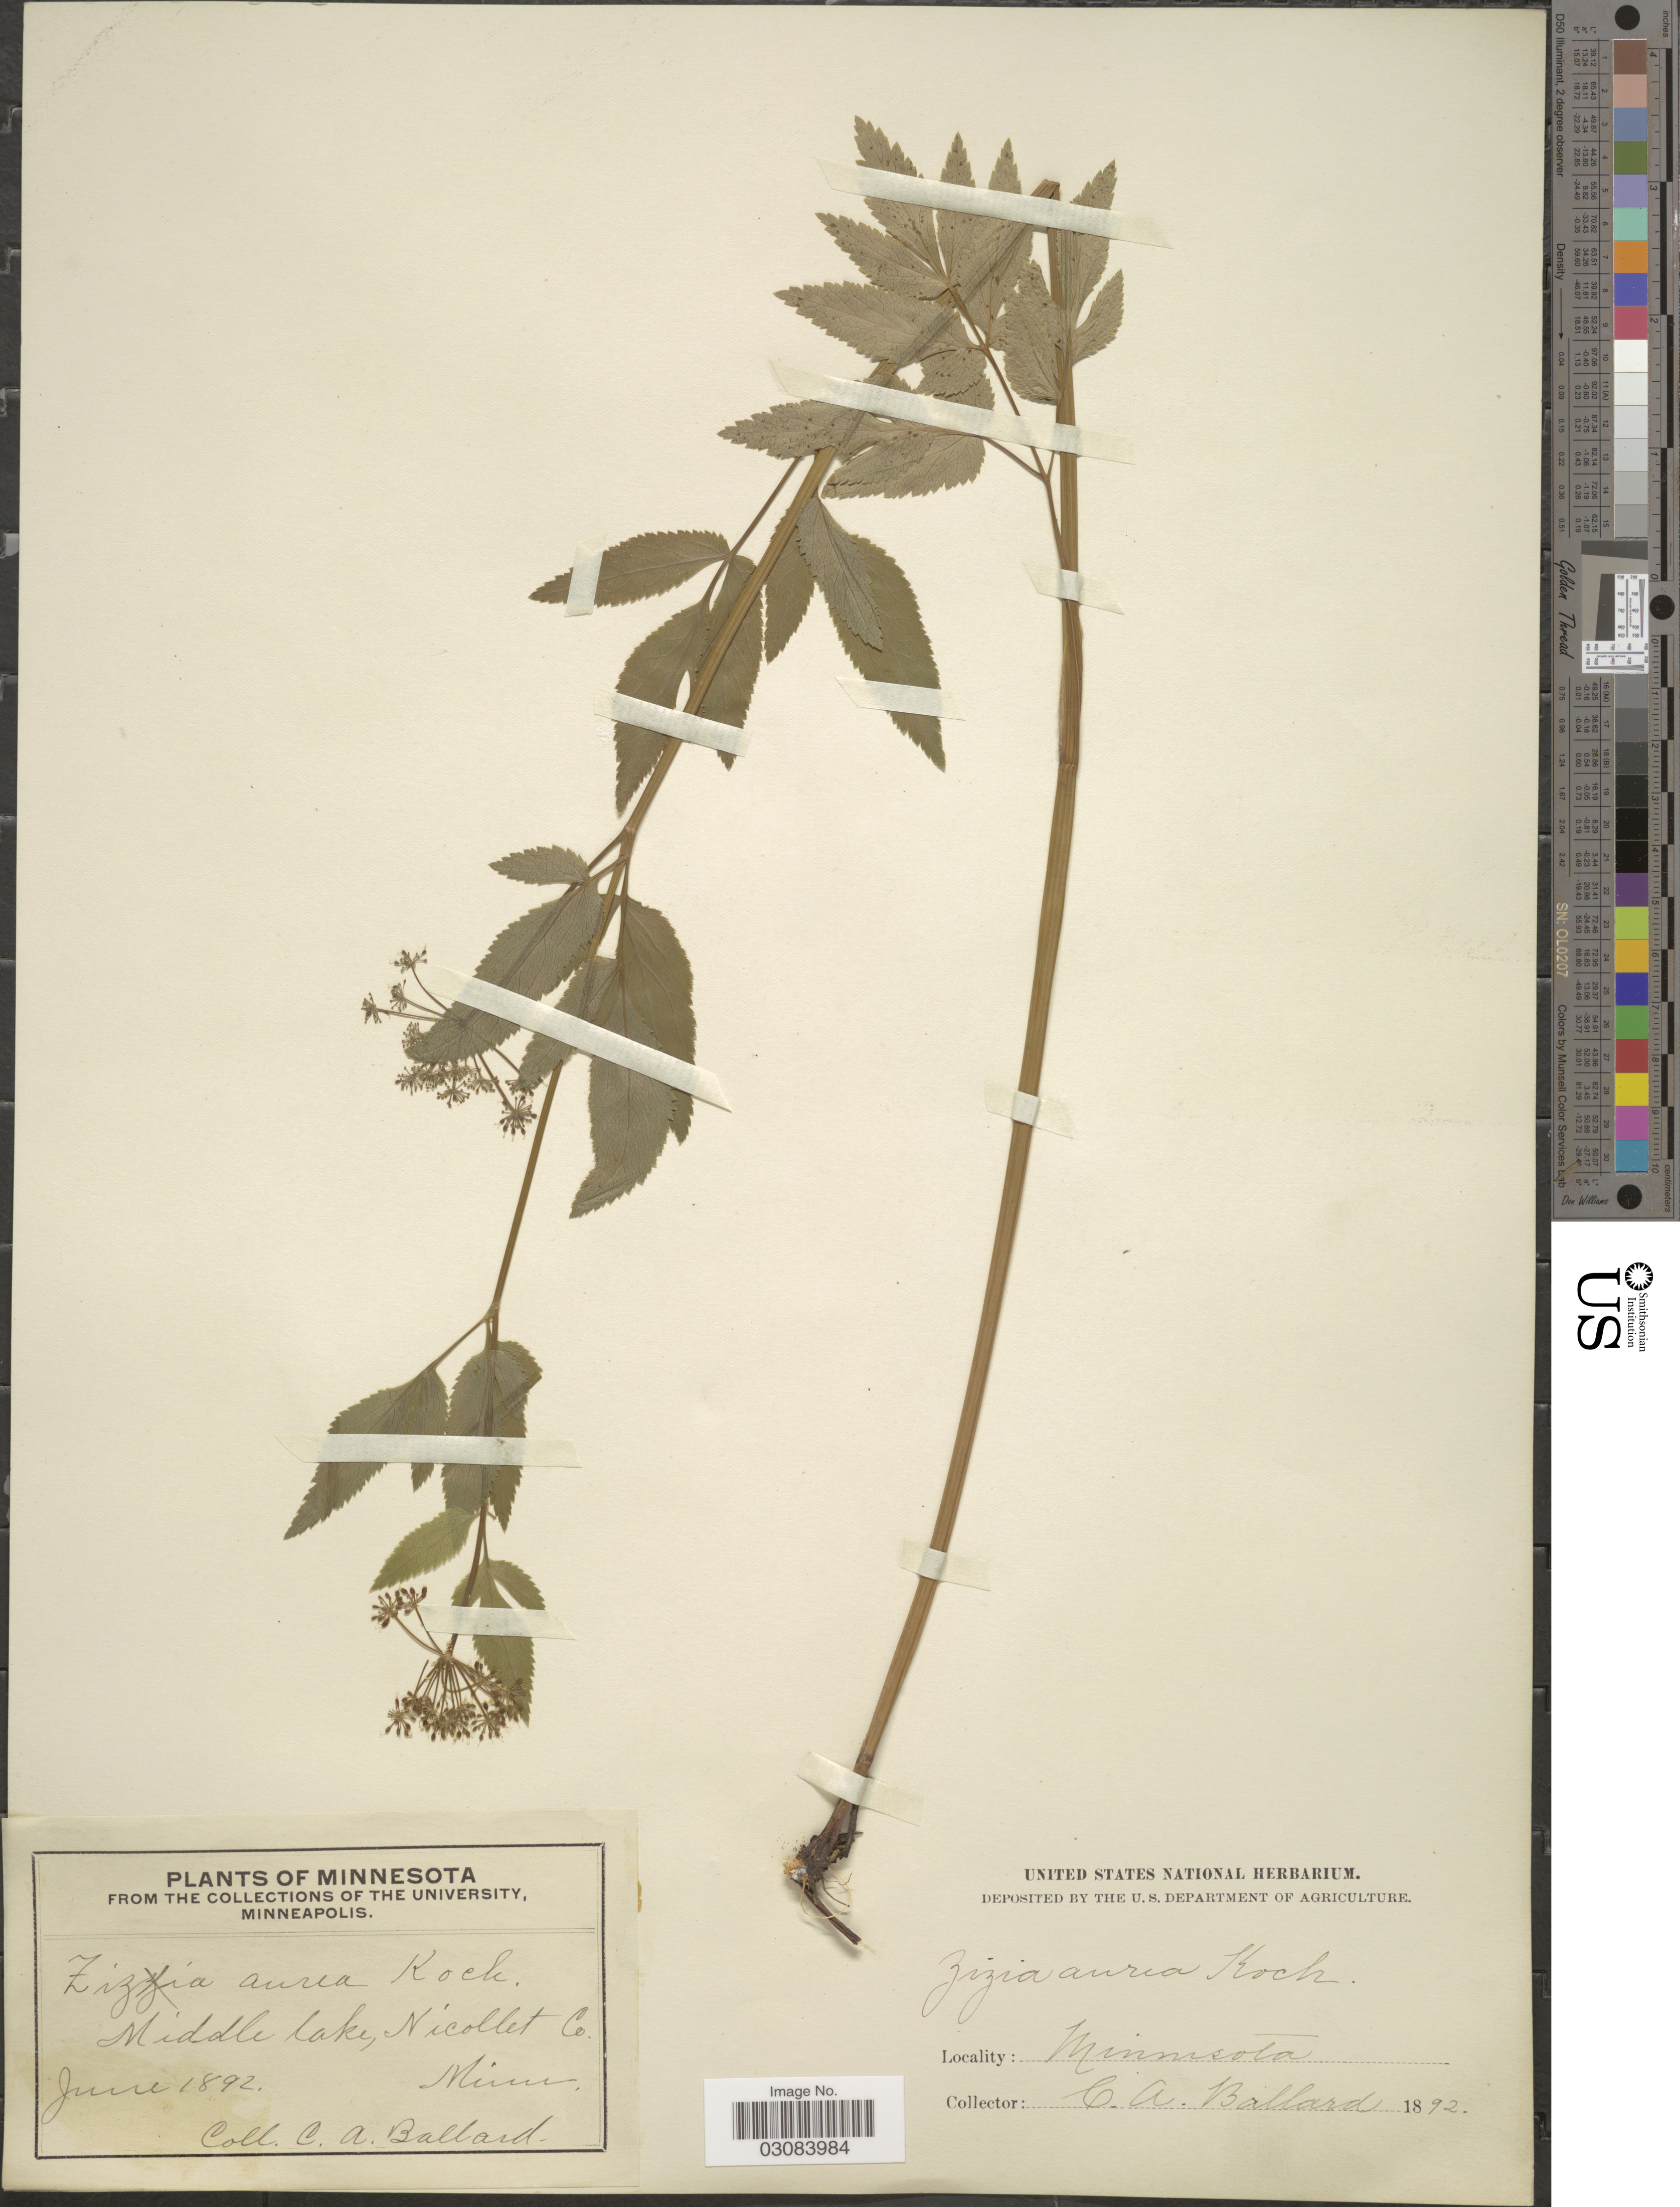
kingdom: Plantae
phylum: Tracheophyta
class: Magnoliopsida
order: Apiales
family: Apiaceae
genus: Zizia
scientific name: Zizia aurea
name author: (L.) Koch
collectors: C. A. Ballard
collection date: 1892-06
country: United States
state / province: Minnesota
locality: Middle lake, Nicollet Co.